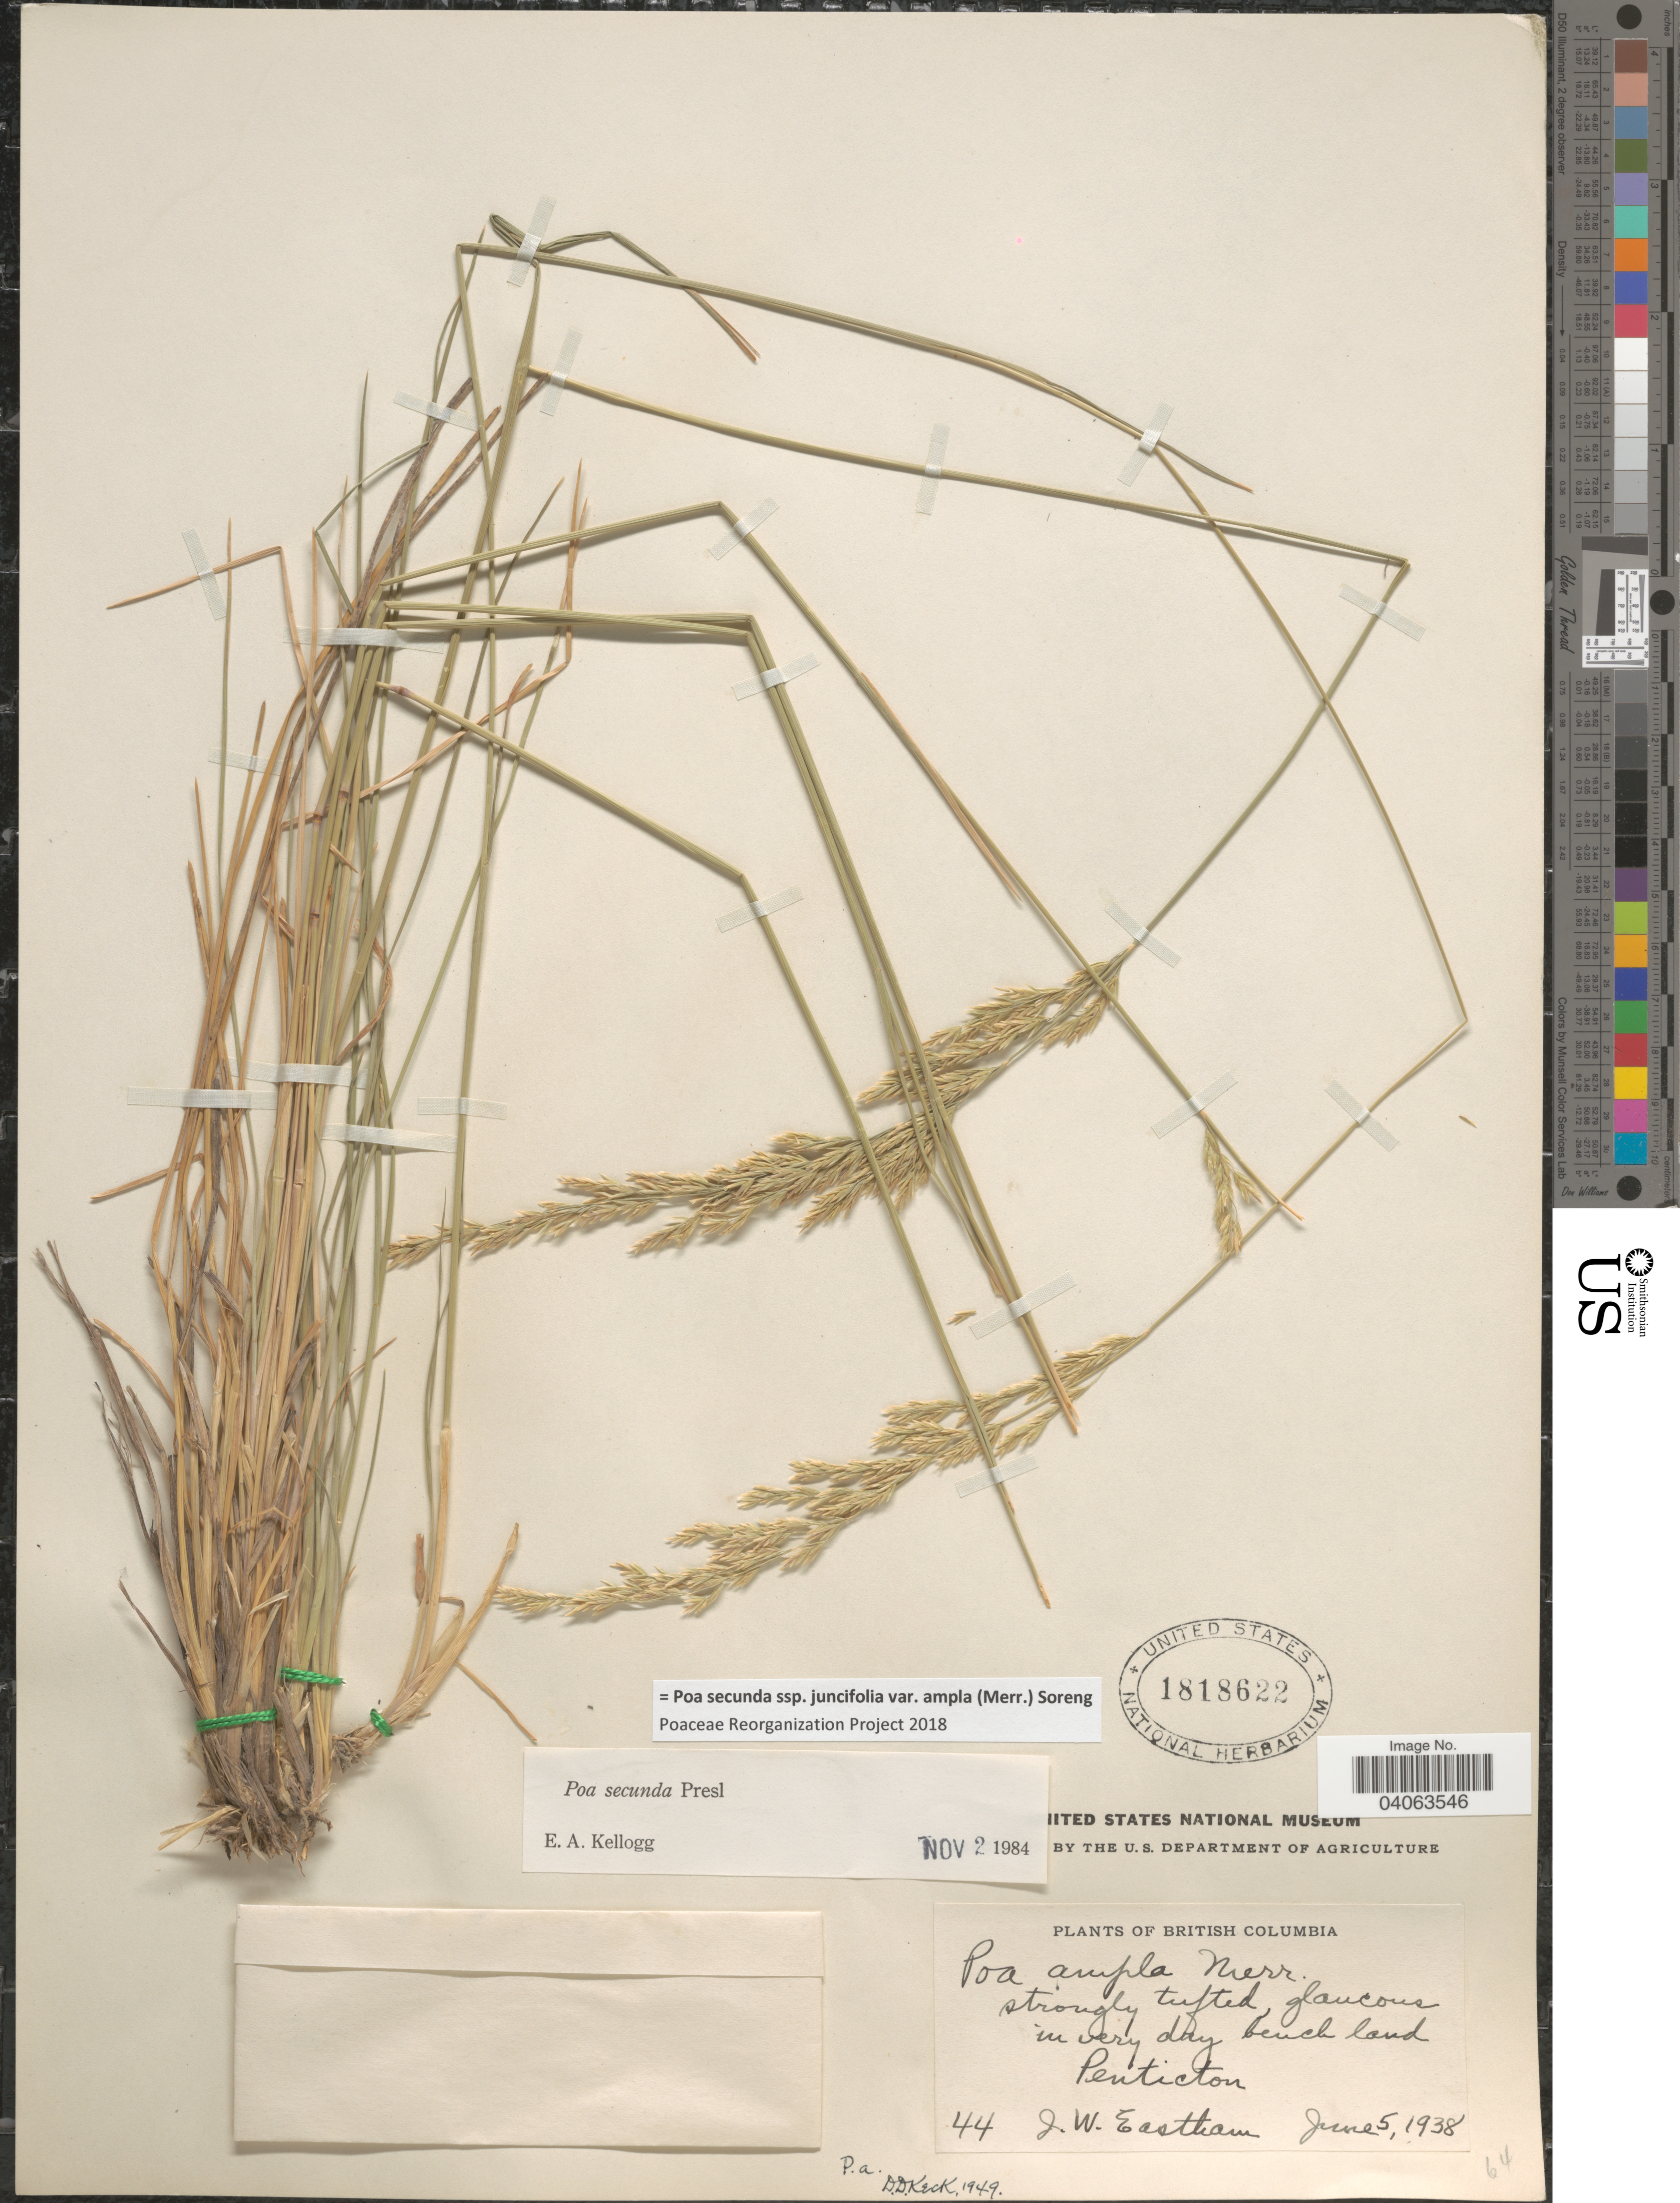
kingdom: Plantae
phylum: Tracheophyta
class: Liliopsida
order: Poales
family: Poaceae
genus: Poa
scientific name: Poa secunda subsp. juncifolia var. ampla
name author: (Merr.) Soreng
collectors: J. Eastham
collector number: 44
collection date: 1938-06-05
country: Canada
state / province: British Columbia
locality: Penticton.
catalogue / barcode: US 1818622